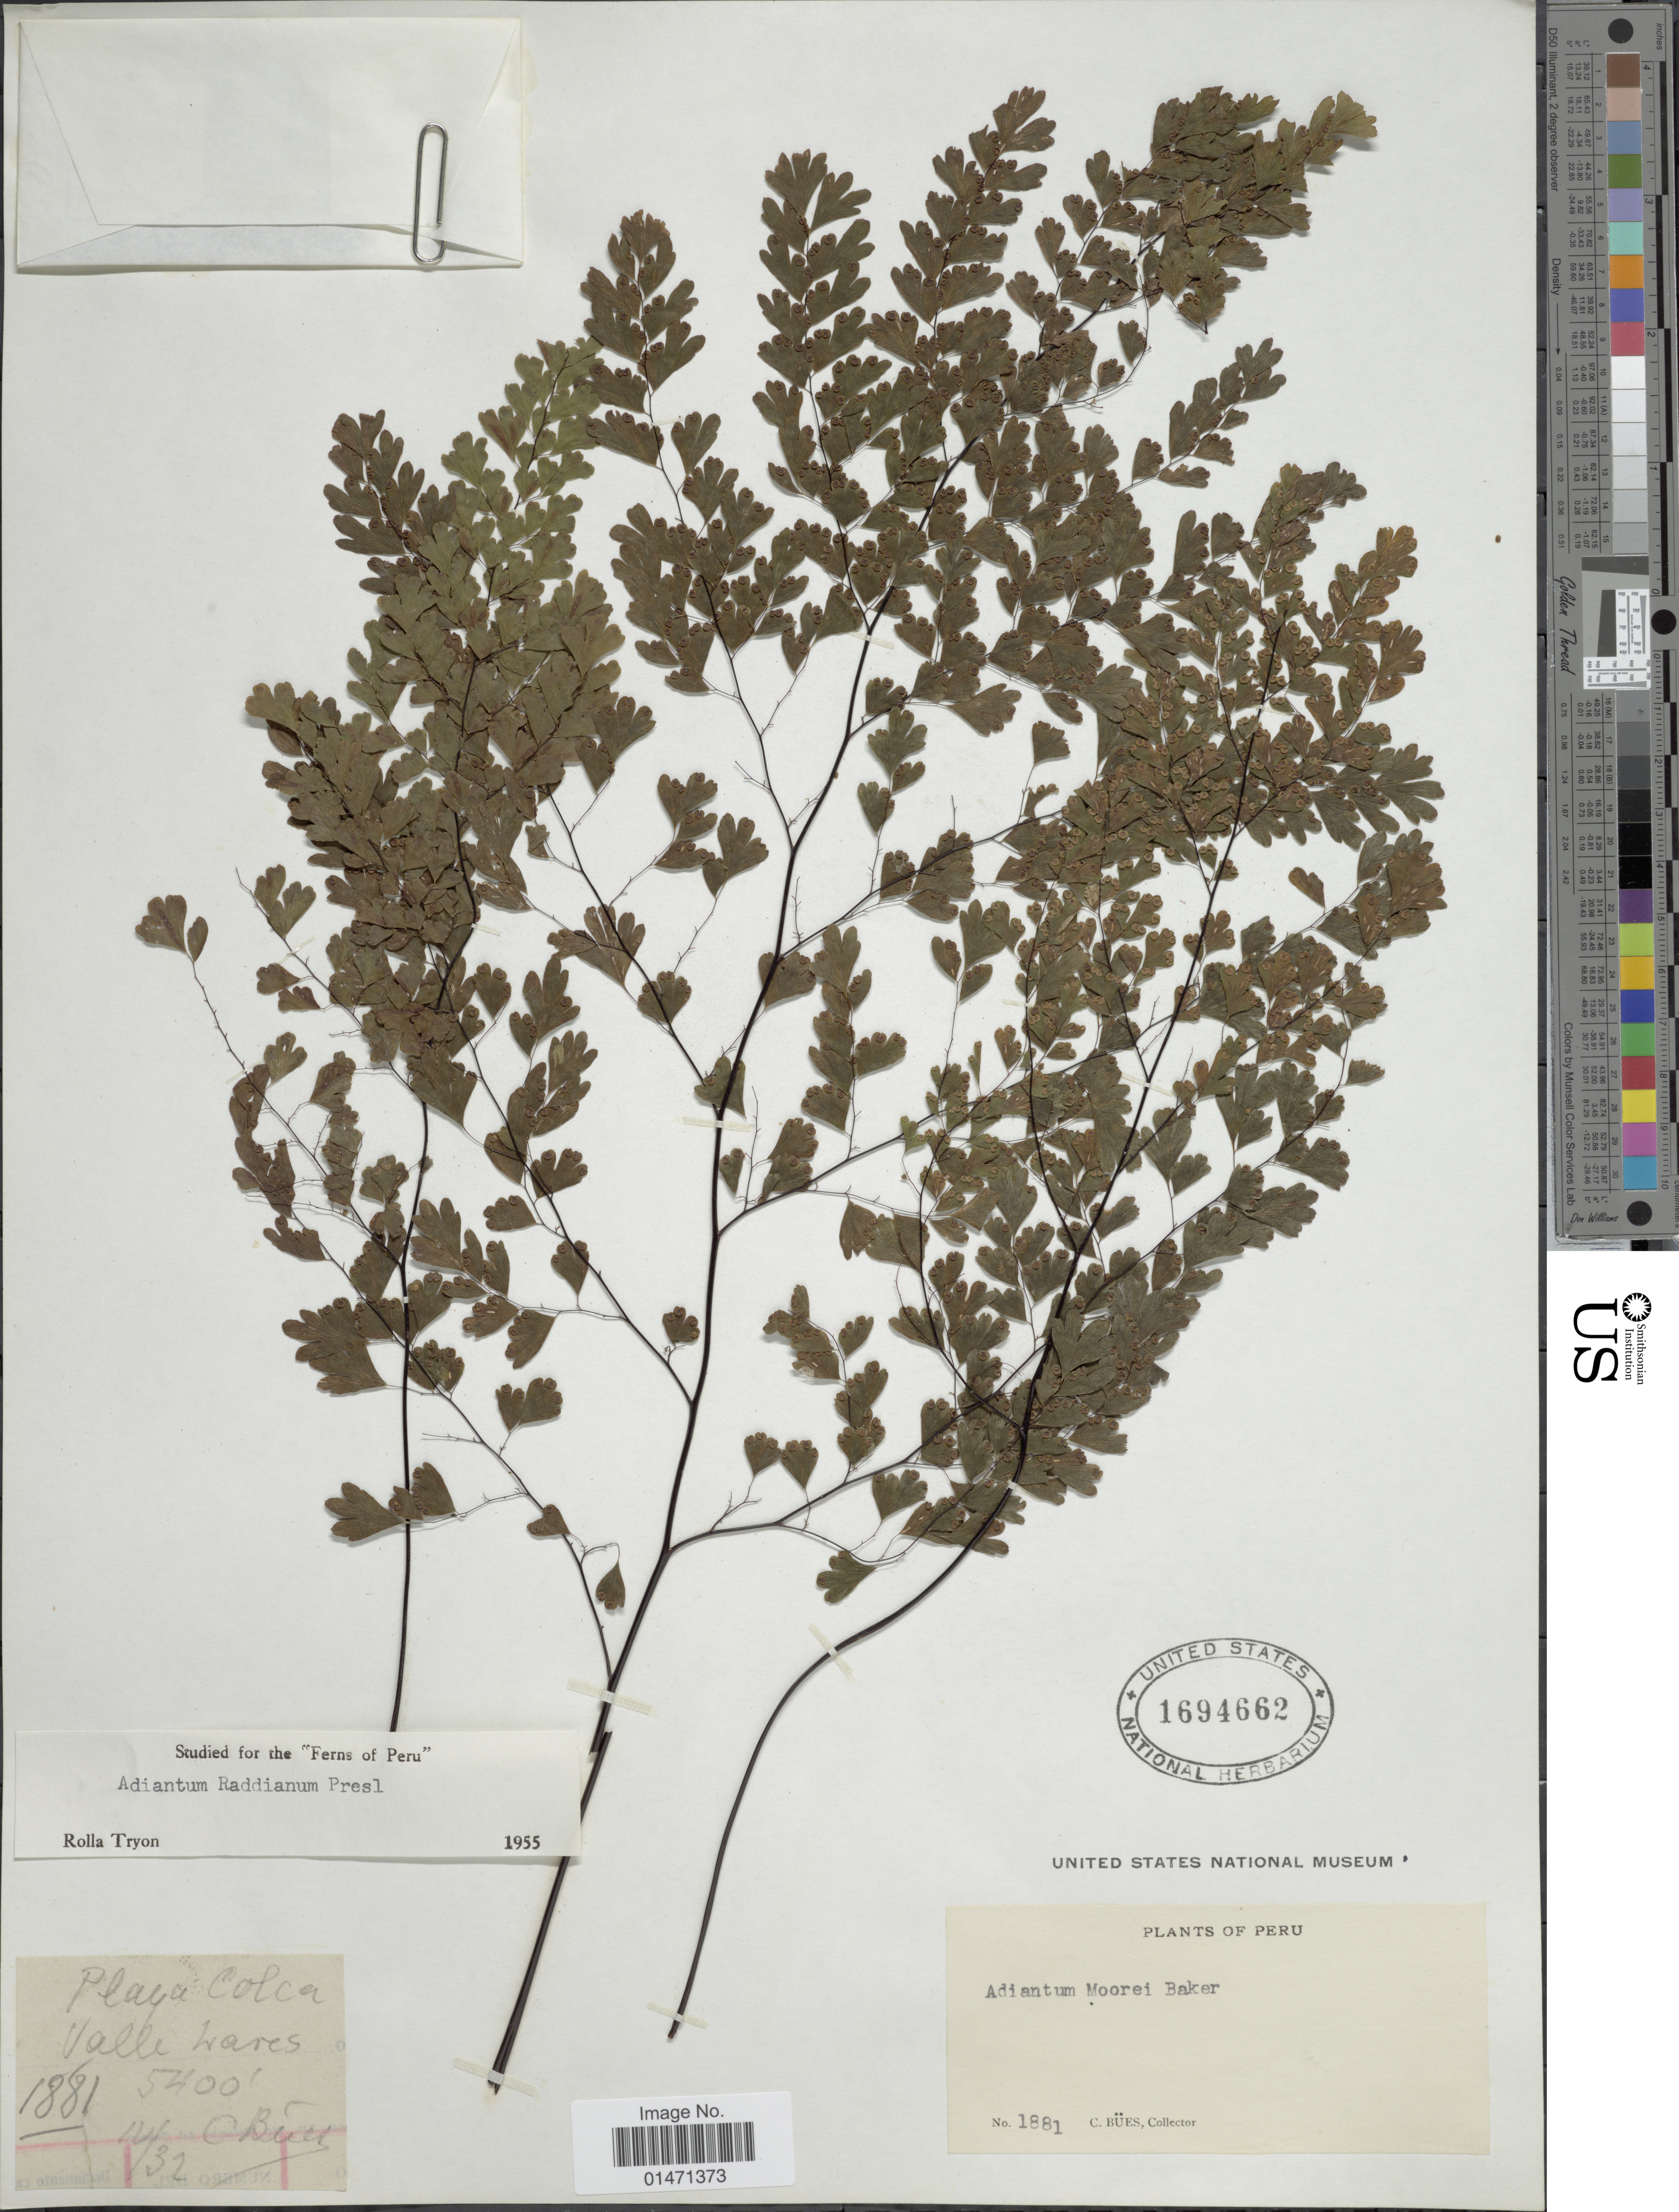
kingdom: Plantae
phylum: Tracheophyta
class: Polypodiopsida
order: Polypodiales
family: Pteridaceae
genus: Adiantum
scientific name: Adiantum raddianum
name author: C. Presl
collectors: C. Bues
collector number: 1881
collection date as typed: Transcribed d/m/y: /4/32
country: Peru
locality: Playa colca, valle Lares, plants of Peru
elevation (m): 1646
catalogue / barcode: US 1694662